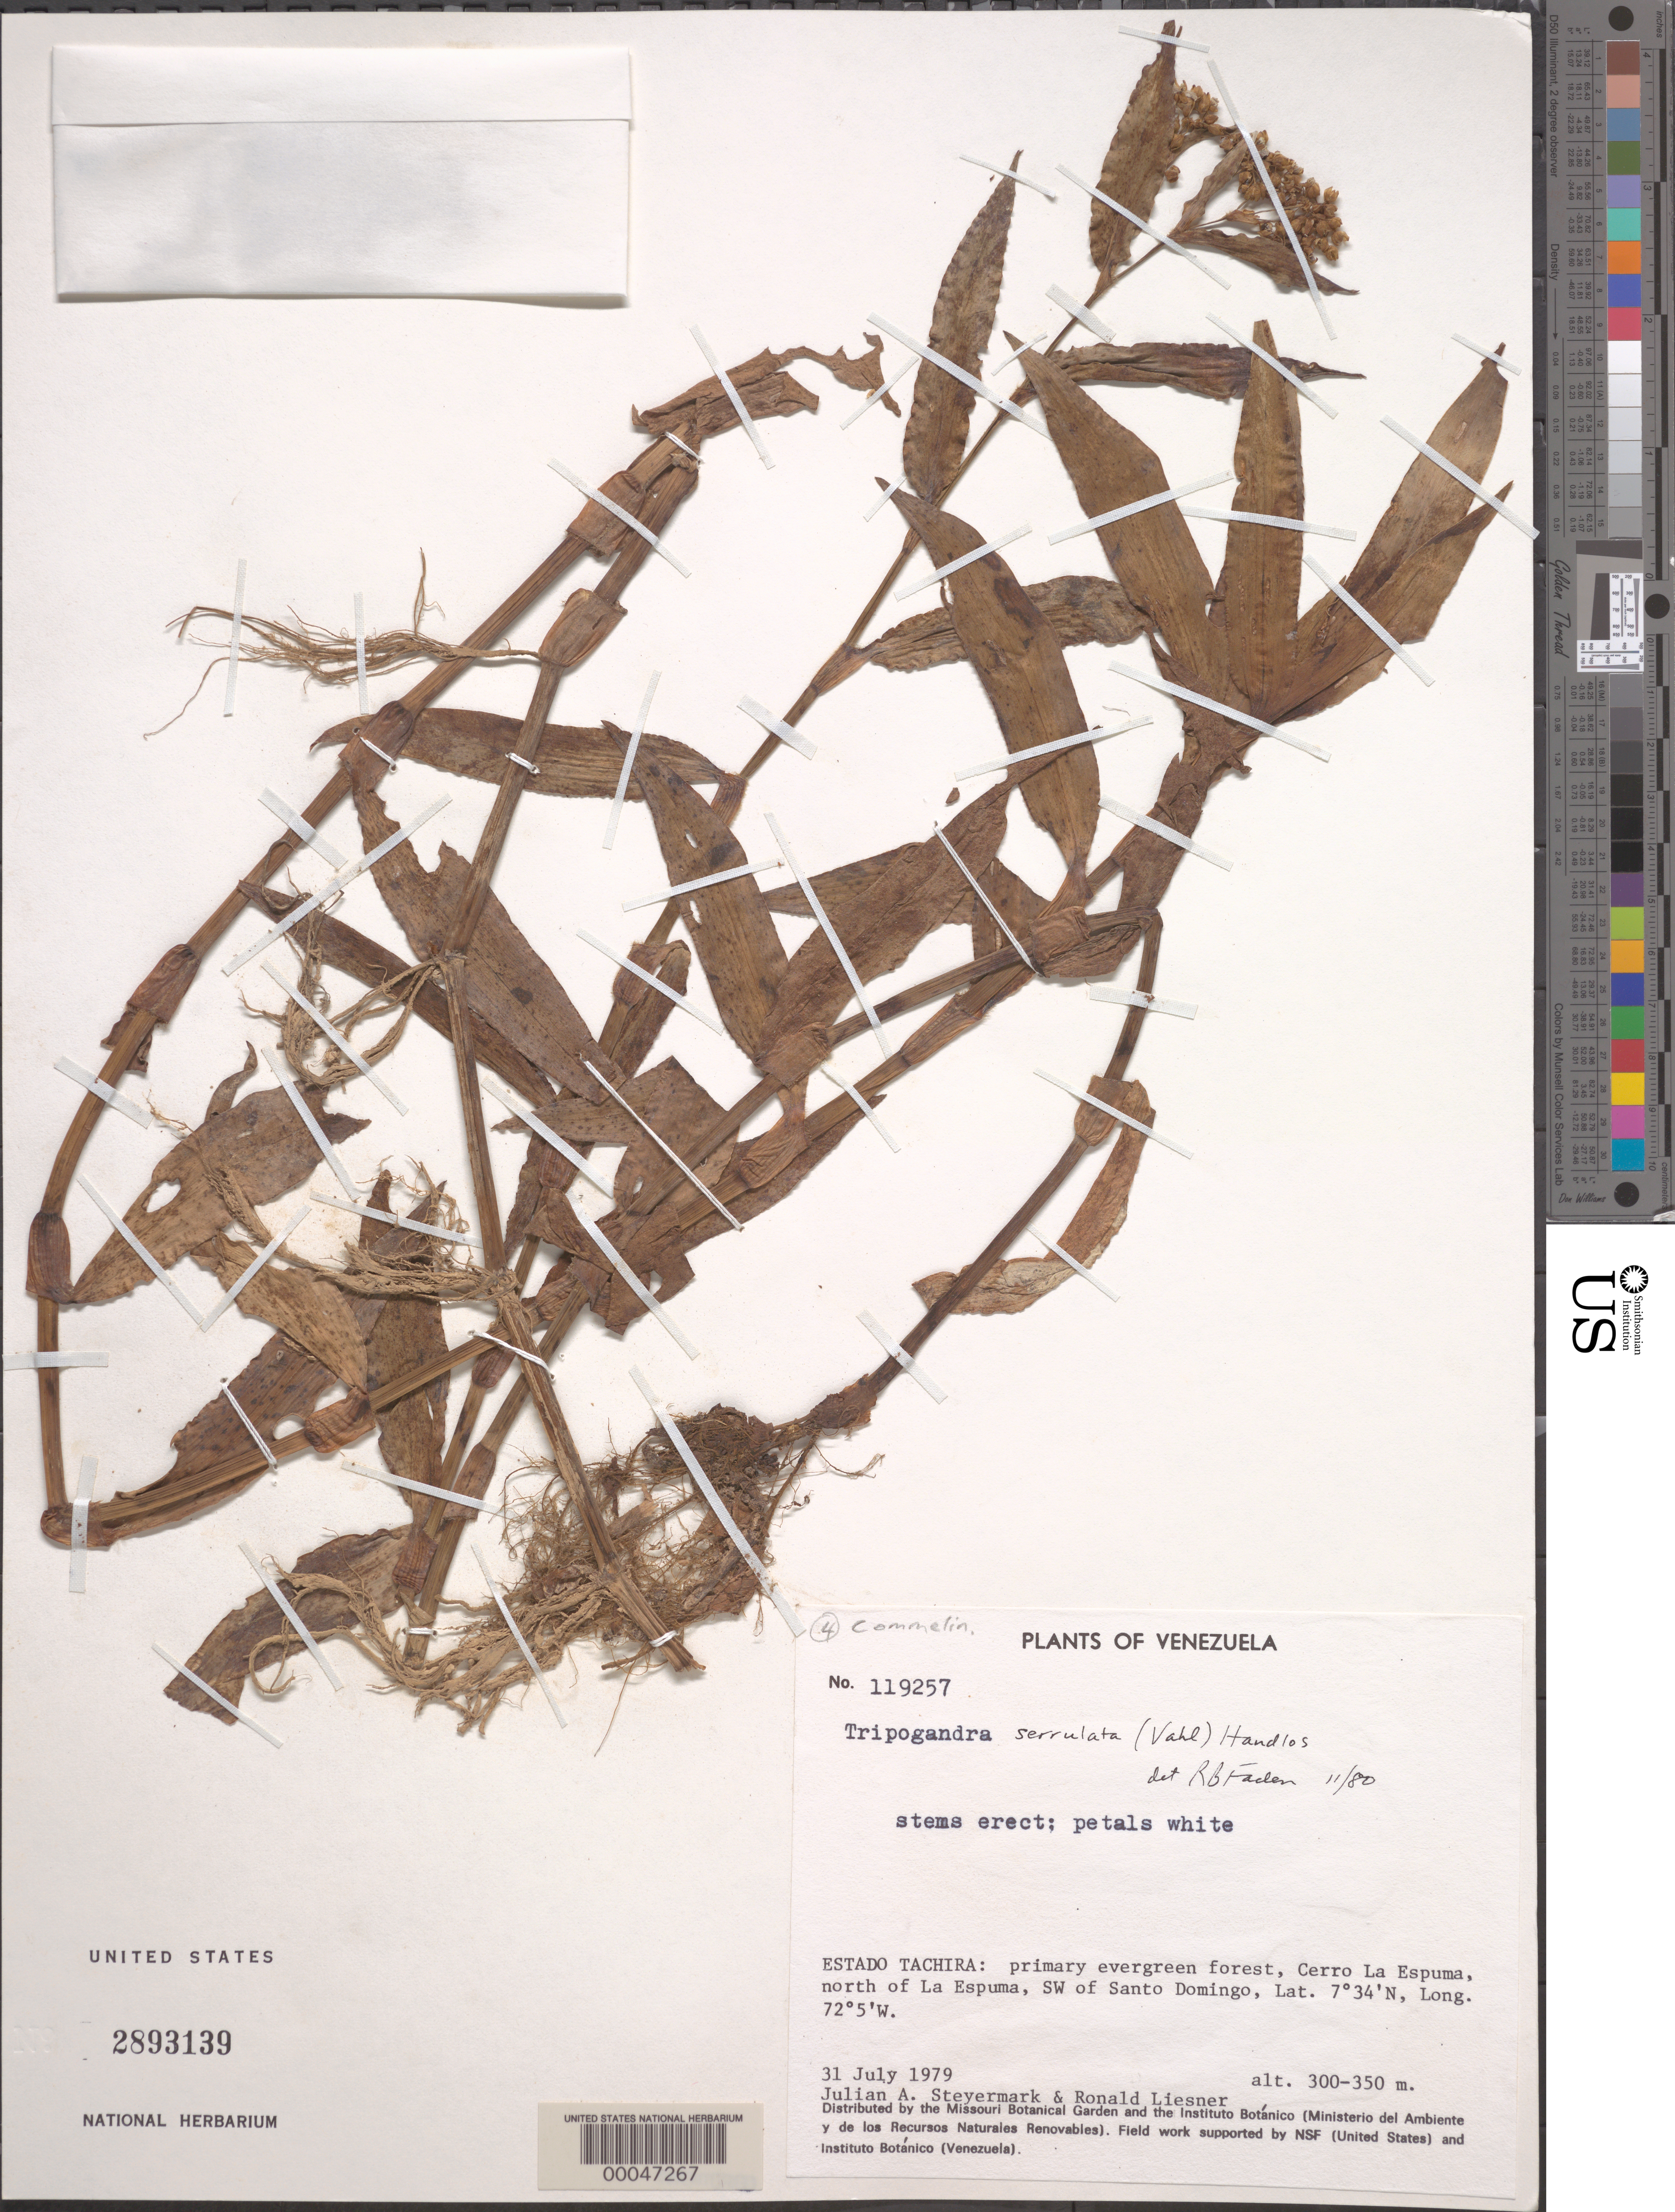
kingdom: Plantae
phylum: Tracheophyta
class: Liliopsida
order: Commelinales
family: Commelinaceae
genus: Tripogandra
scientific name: Tripogandra serrulata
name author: (Vahl) Handlos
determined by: Faden, Robert B., (US), Smithsonian Institution - National Museum of Natural History (UNITED STATES)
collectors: J. Steyermark & R. L. Liesner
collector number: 119257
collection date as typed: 31 Jul 1979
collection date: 1979-07-31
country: Venezuela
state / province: Tachira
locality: Cerro la espuma, n of la espuma, sw of santo domingo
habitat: Primary evergreen forest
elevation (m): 300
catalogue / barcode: US 2893139